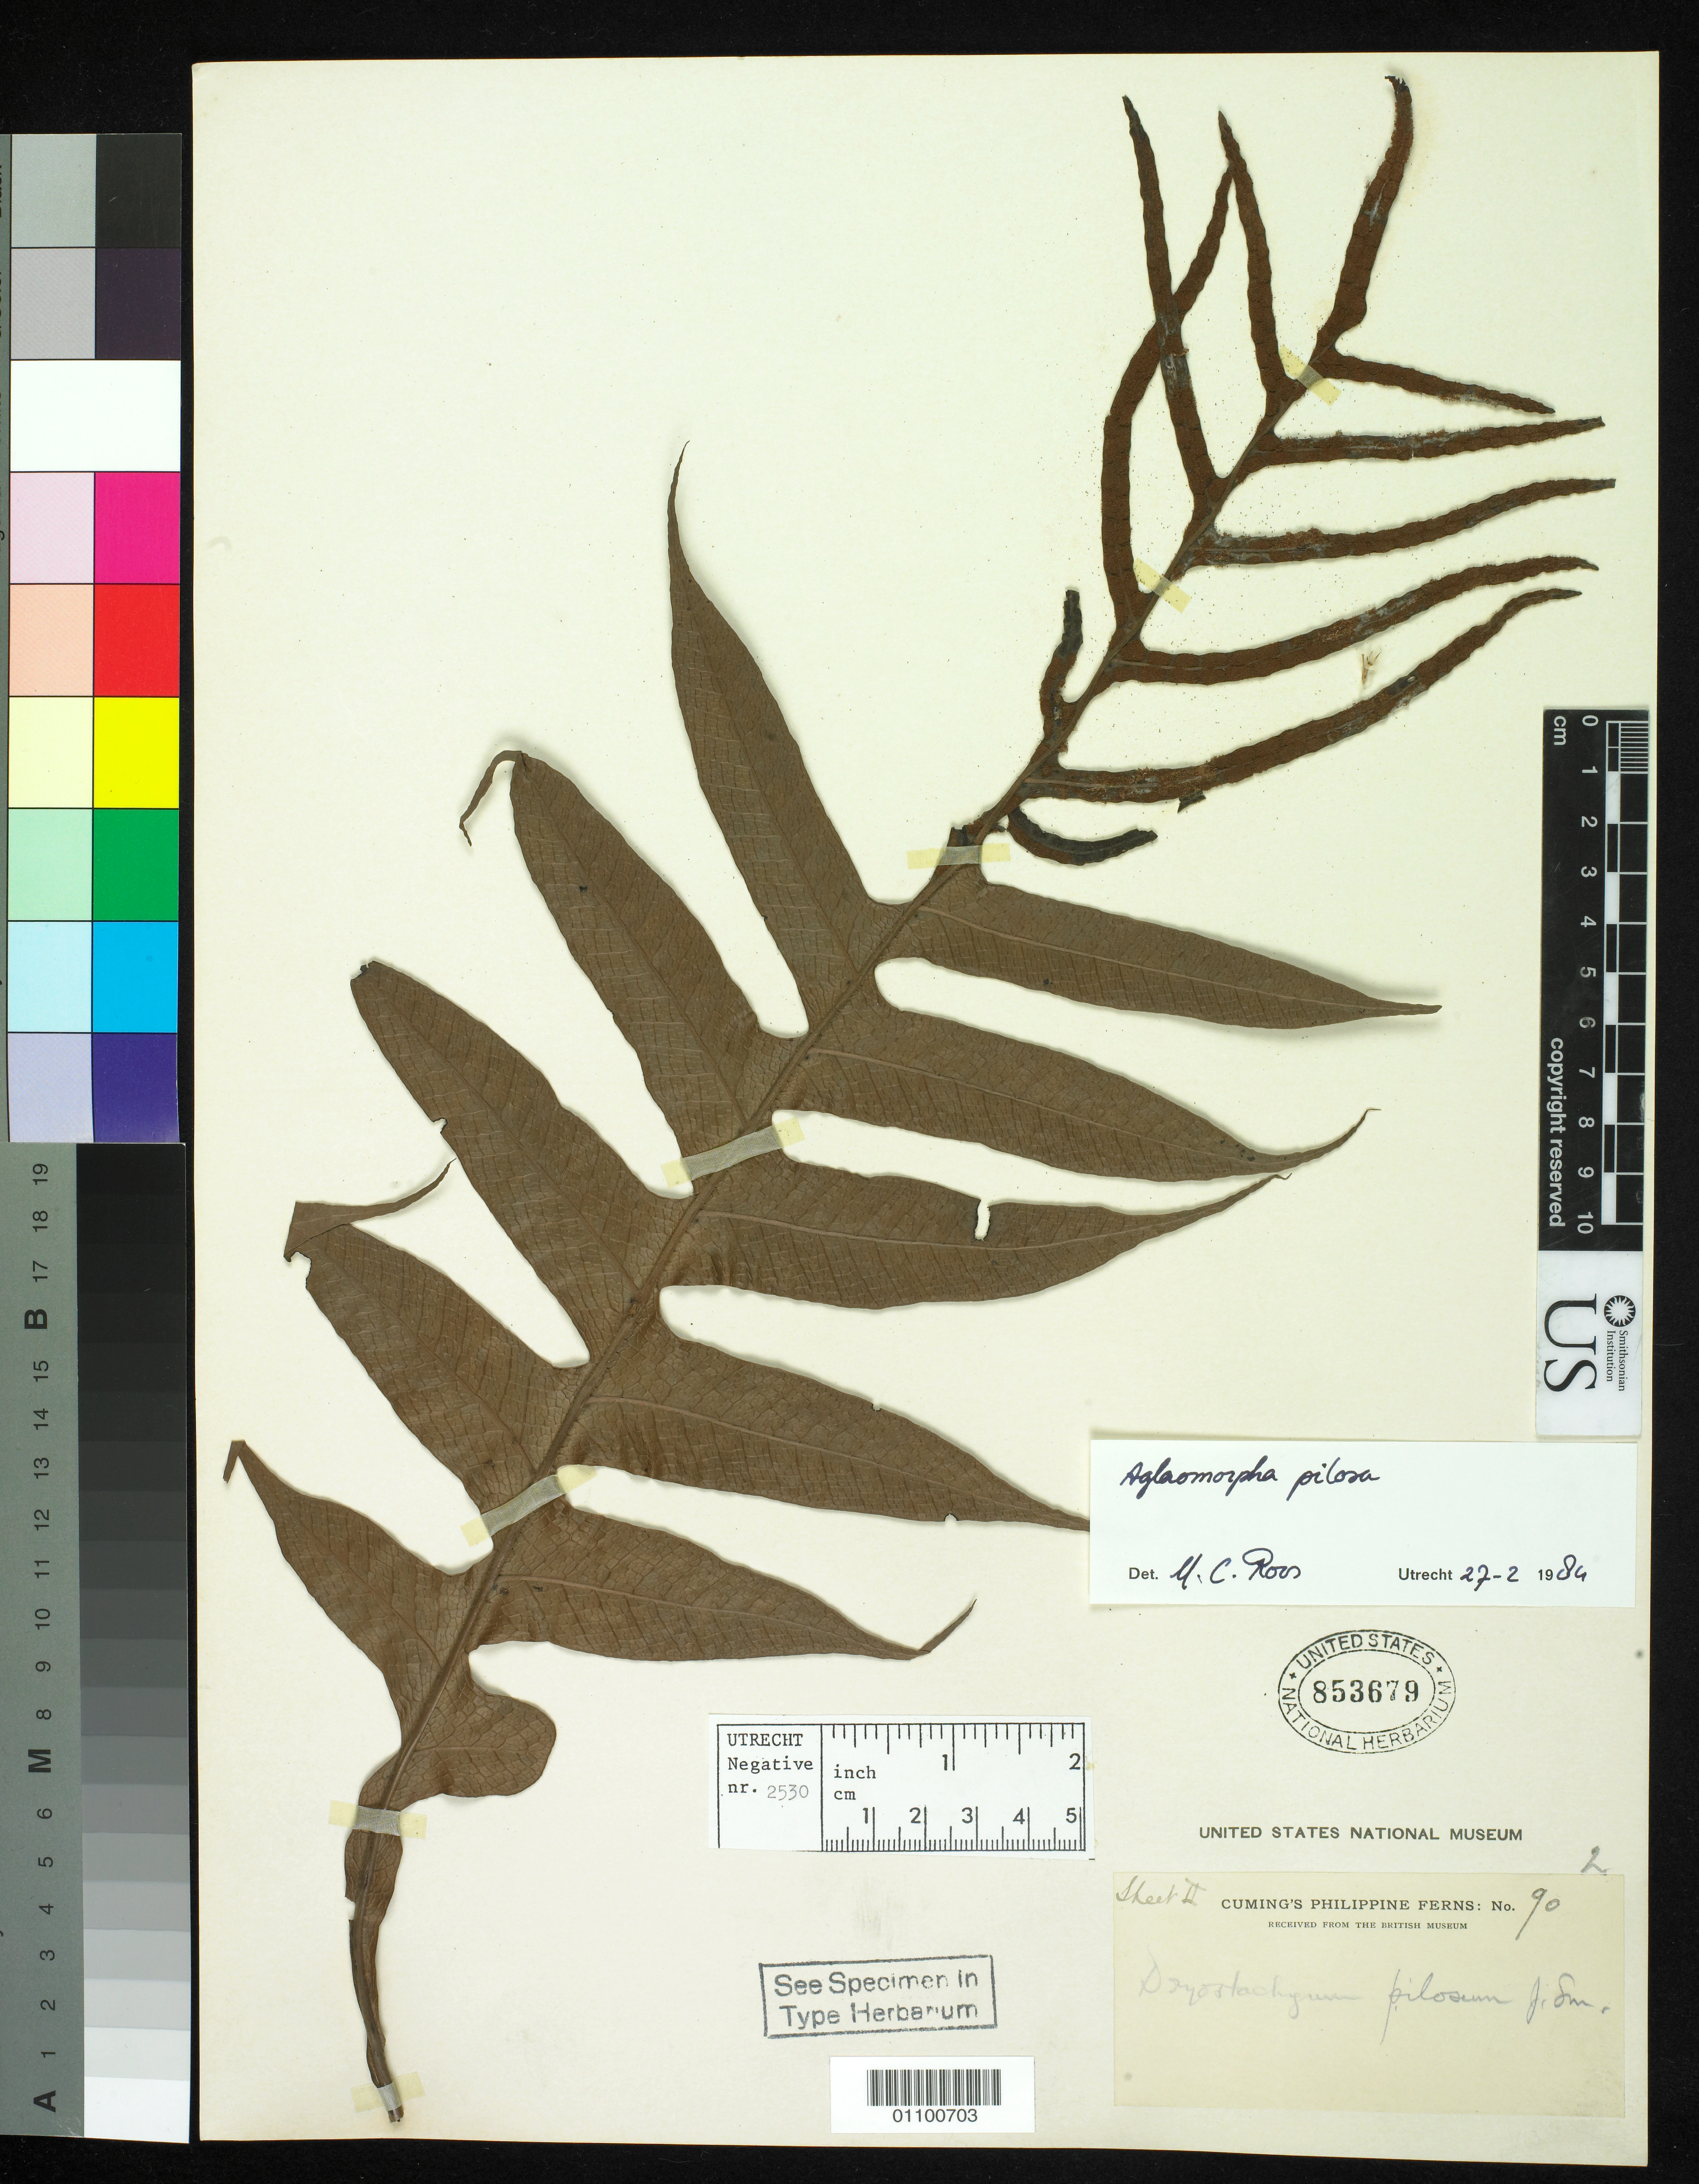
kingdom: Plantae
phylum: Tracheophyta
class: Polypodiopsida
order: Polypodiales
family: Polypodiaceae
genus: Dryostachyum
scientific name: Dryostachyum pilosum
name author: J. Sm. ex Kunze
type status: Isotype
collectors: H. Cuming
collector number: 90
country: Philippines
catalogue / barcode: US 853679